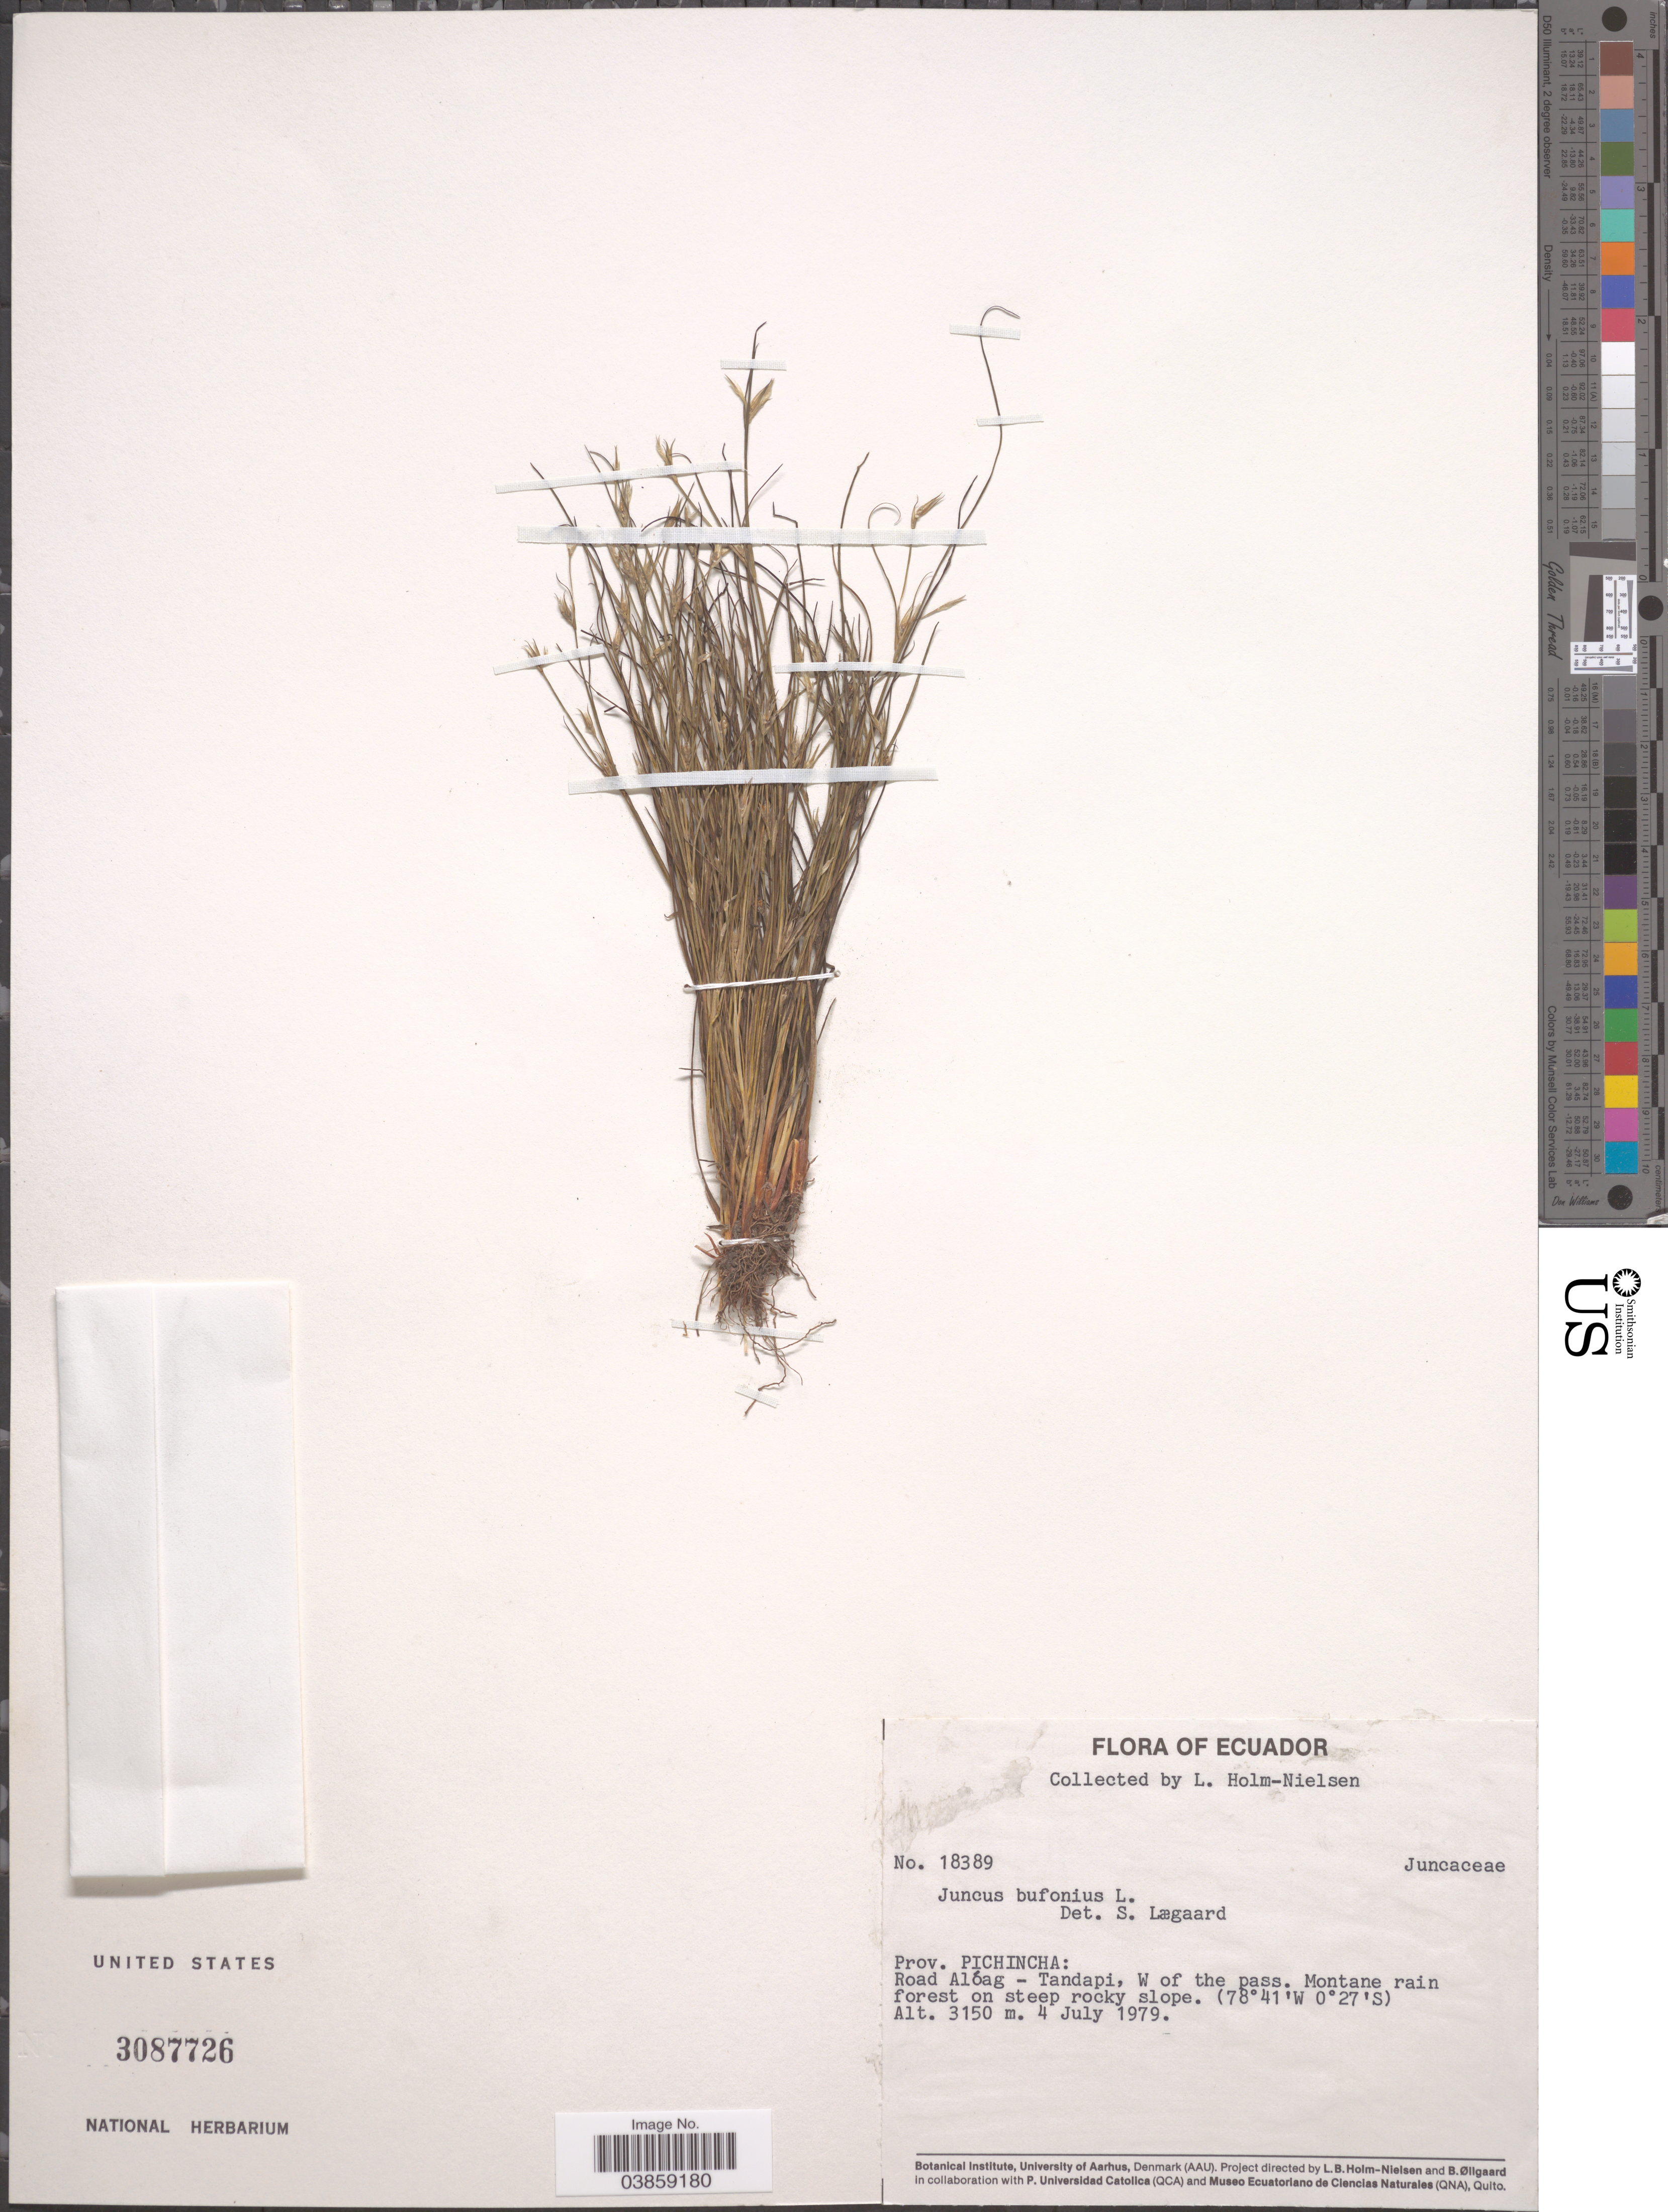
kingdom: Plantae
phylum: Tracheophyta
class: Liliopsida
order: Poales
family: Juncaceae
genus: Juncus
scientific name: Juncus bufonius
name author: L.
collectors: L. Holm-Nielsen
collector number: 18389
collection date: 1979-07-04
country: Ecuador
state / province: Pichincha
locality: Road Alóag - Tandapi, W of the pass.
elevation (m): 3150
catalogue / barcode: US 3087726